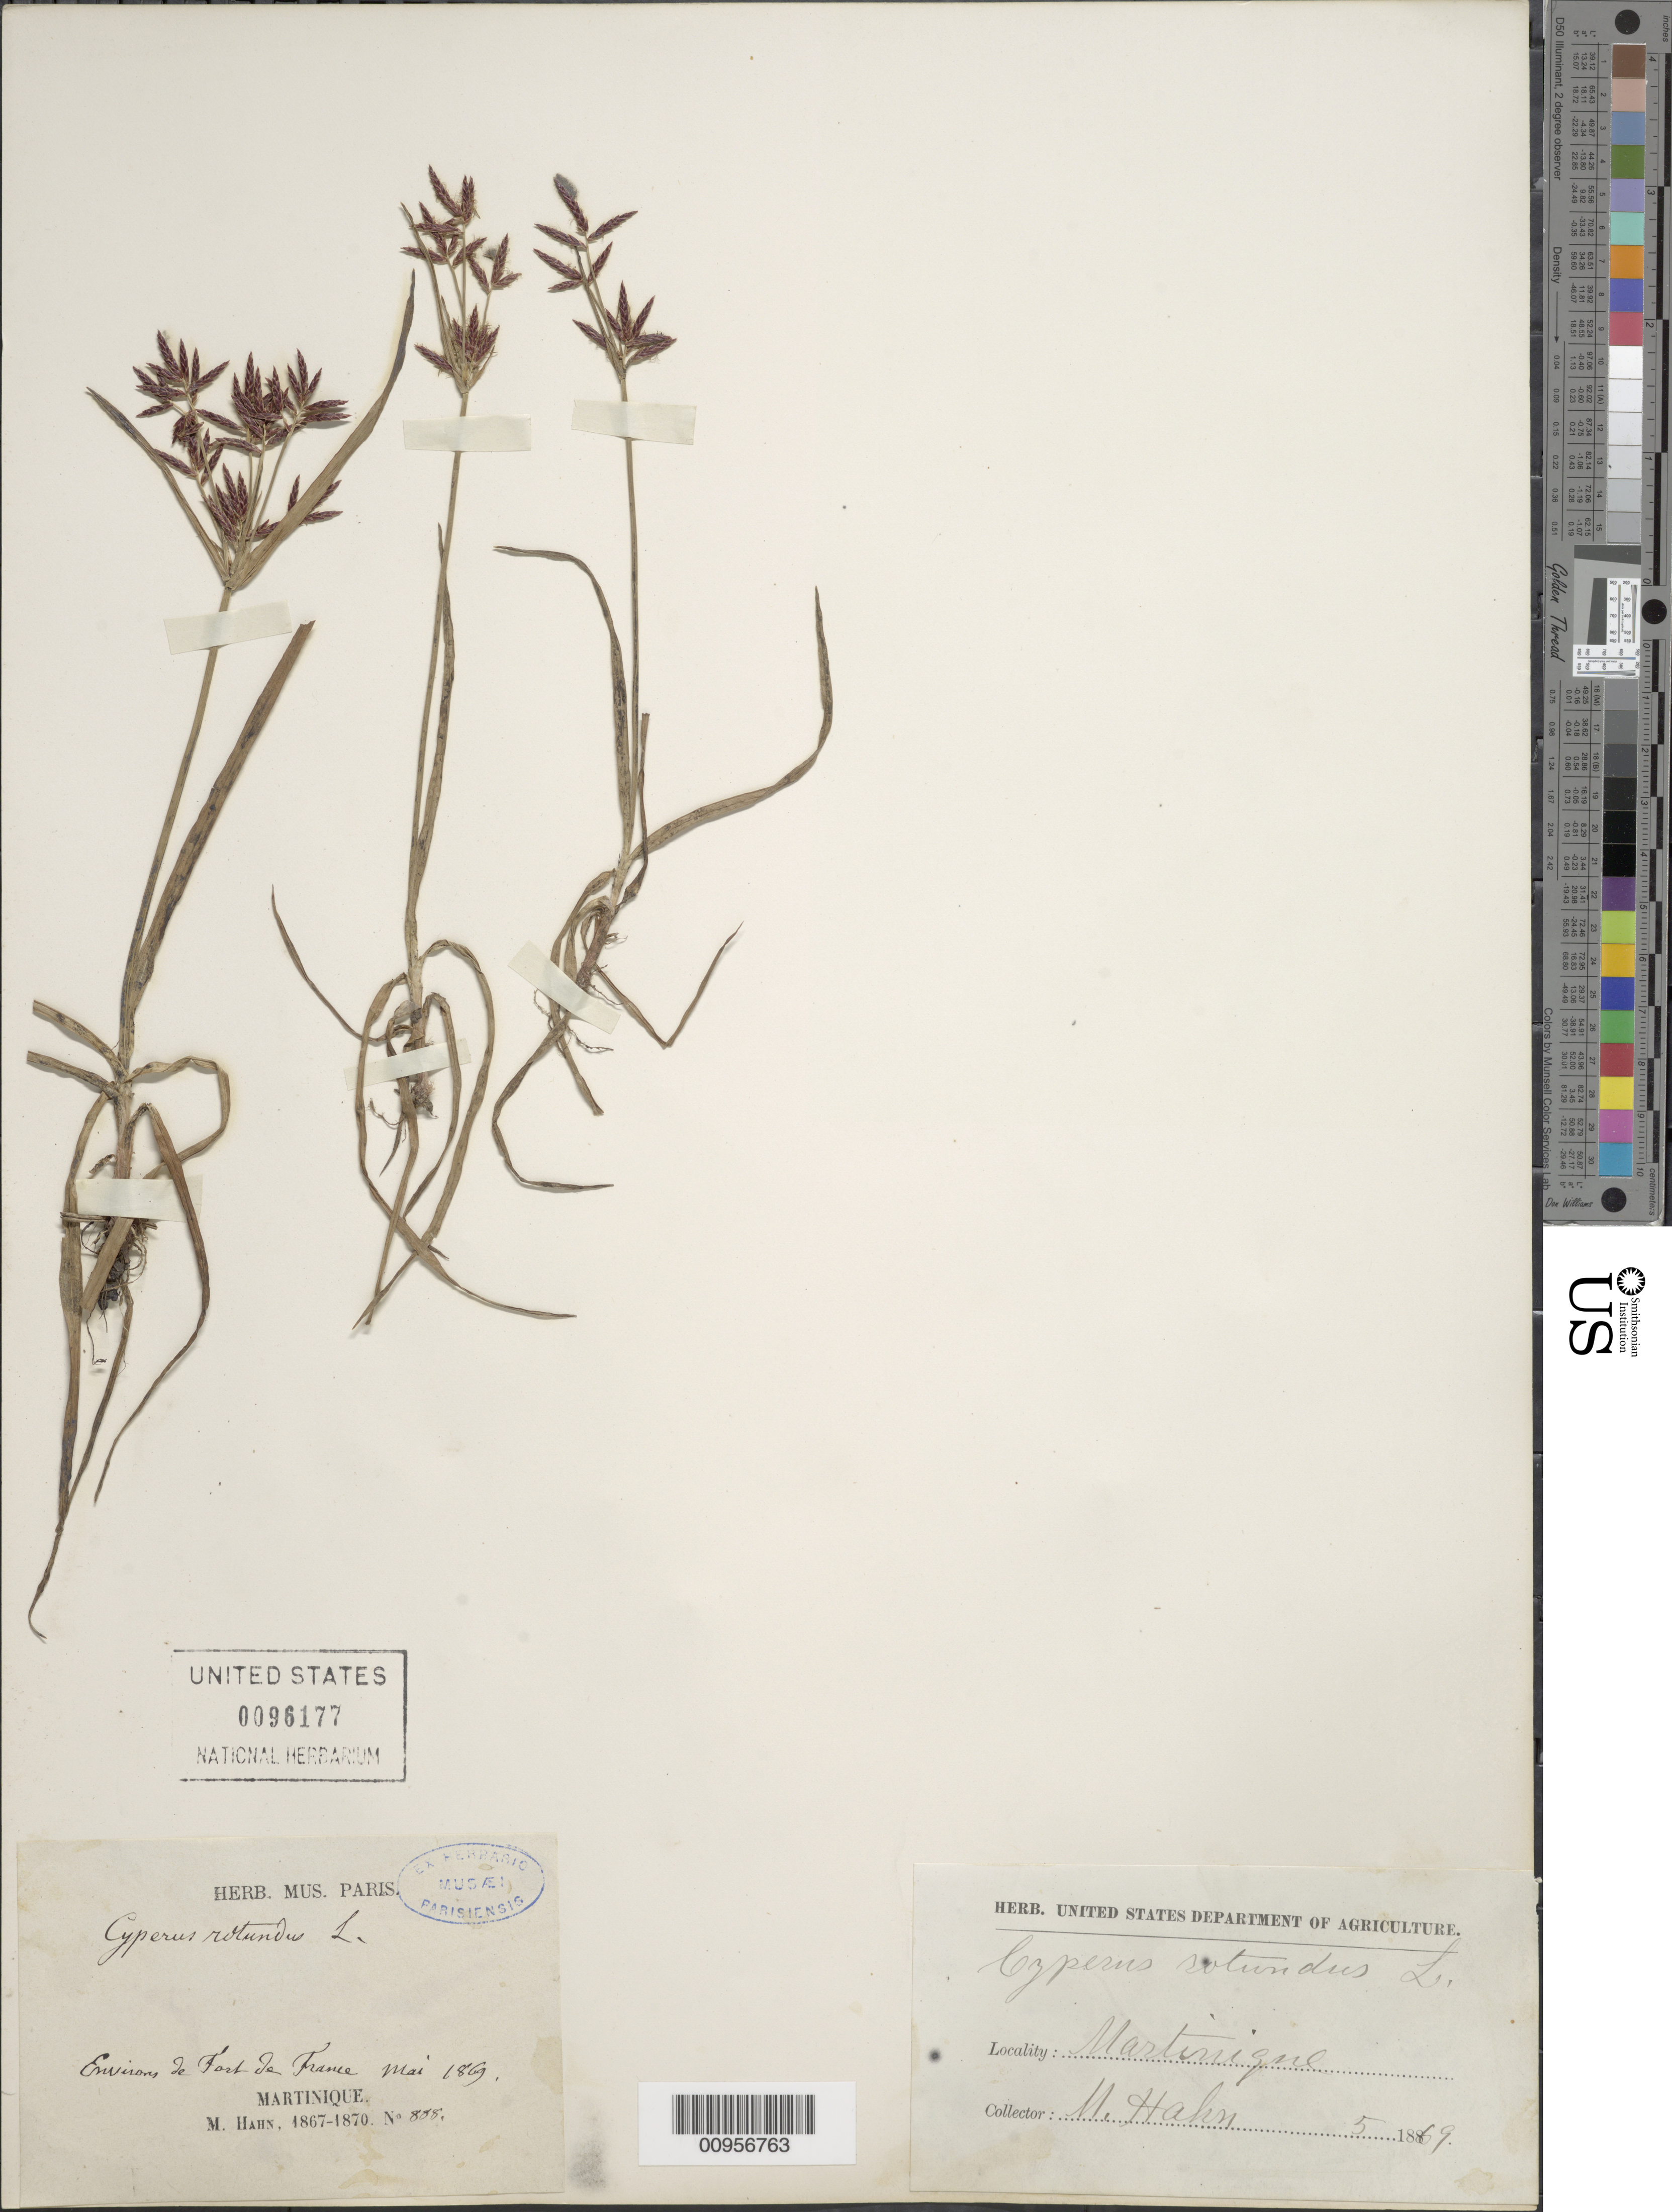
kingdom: Plantae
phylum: Tracheophyta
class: Liliopsida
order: Poales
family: Cyperaceae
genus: Cyperus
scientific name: Cyperus rotundus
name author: L.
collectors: M. Hahn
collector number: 888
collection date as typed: May 1869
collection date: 1869-05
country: Martinique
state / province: Fort-de-France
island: Martinique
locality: Environs de Fort de France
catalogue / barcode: US 96177